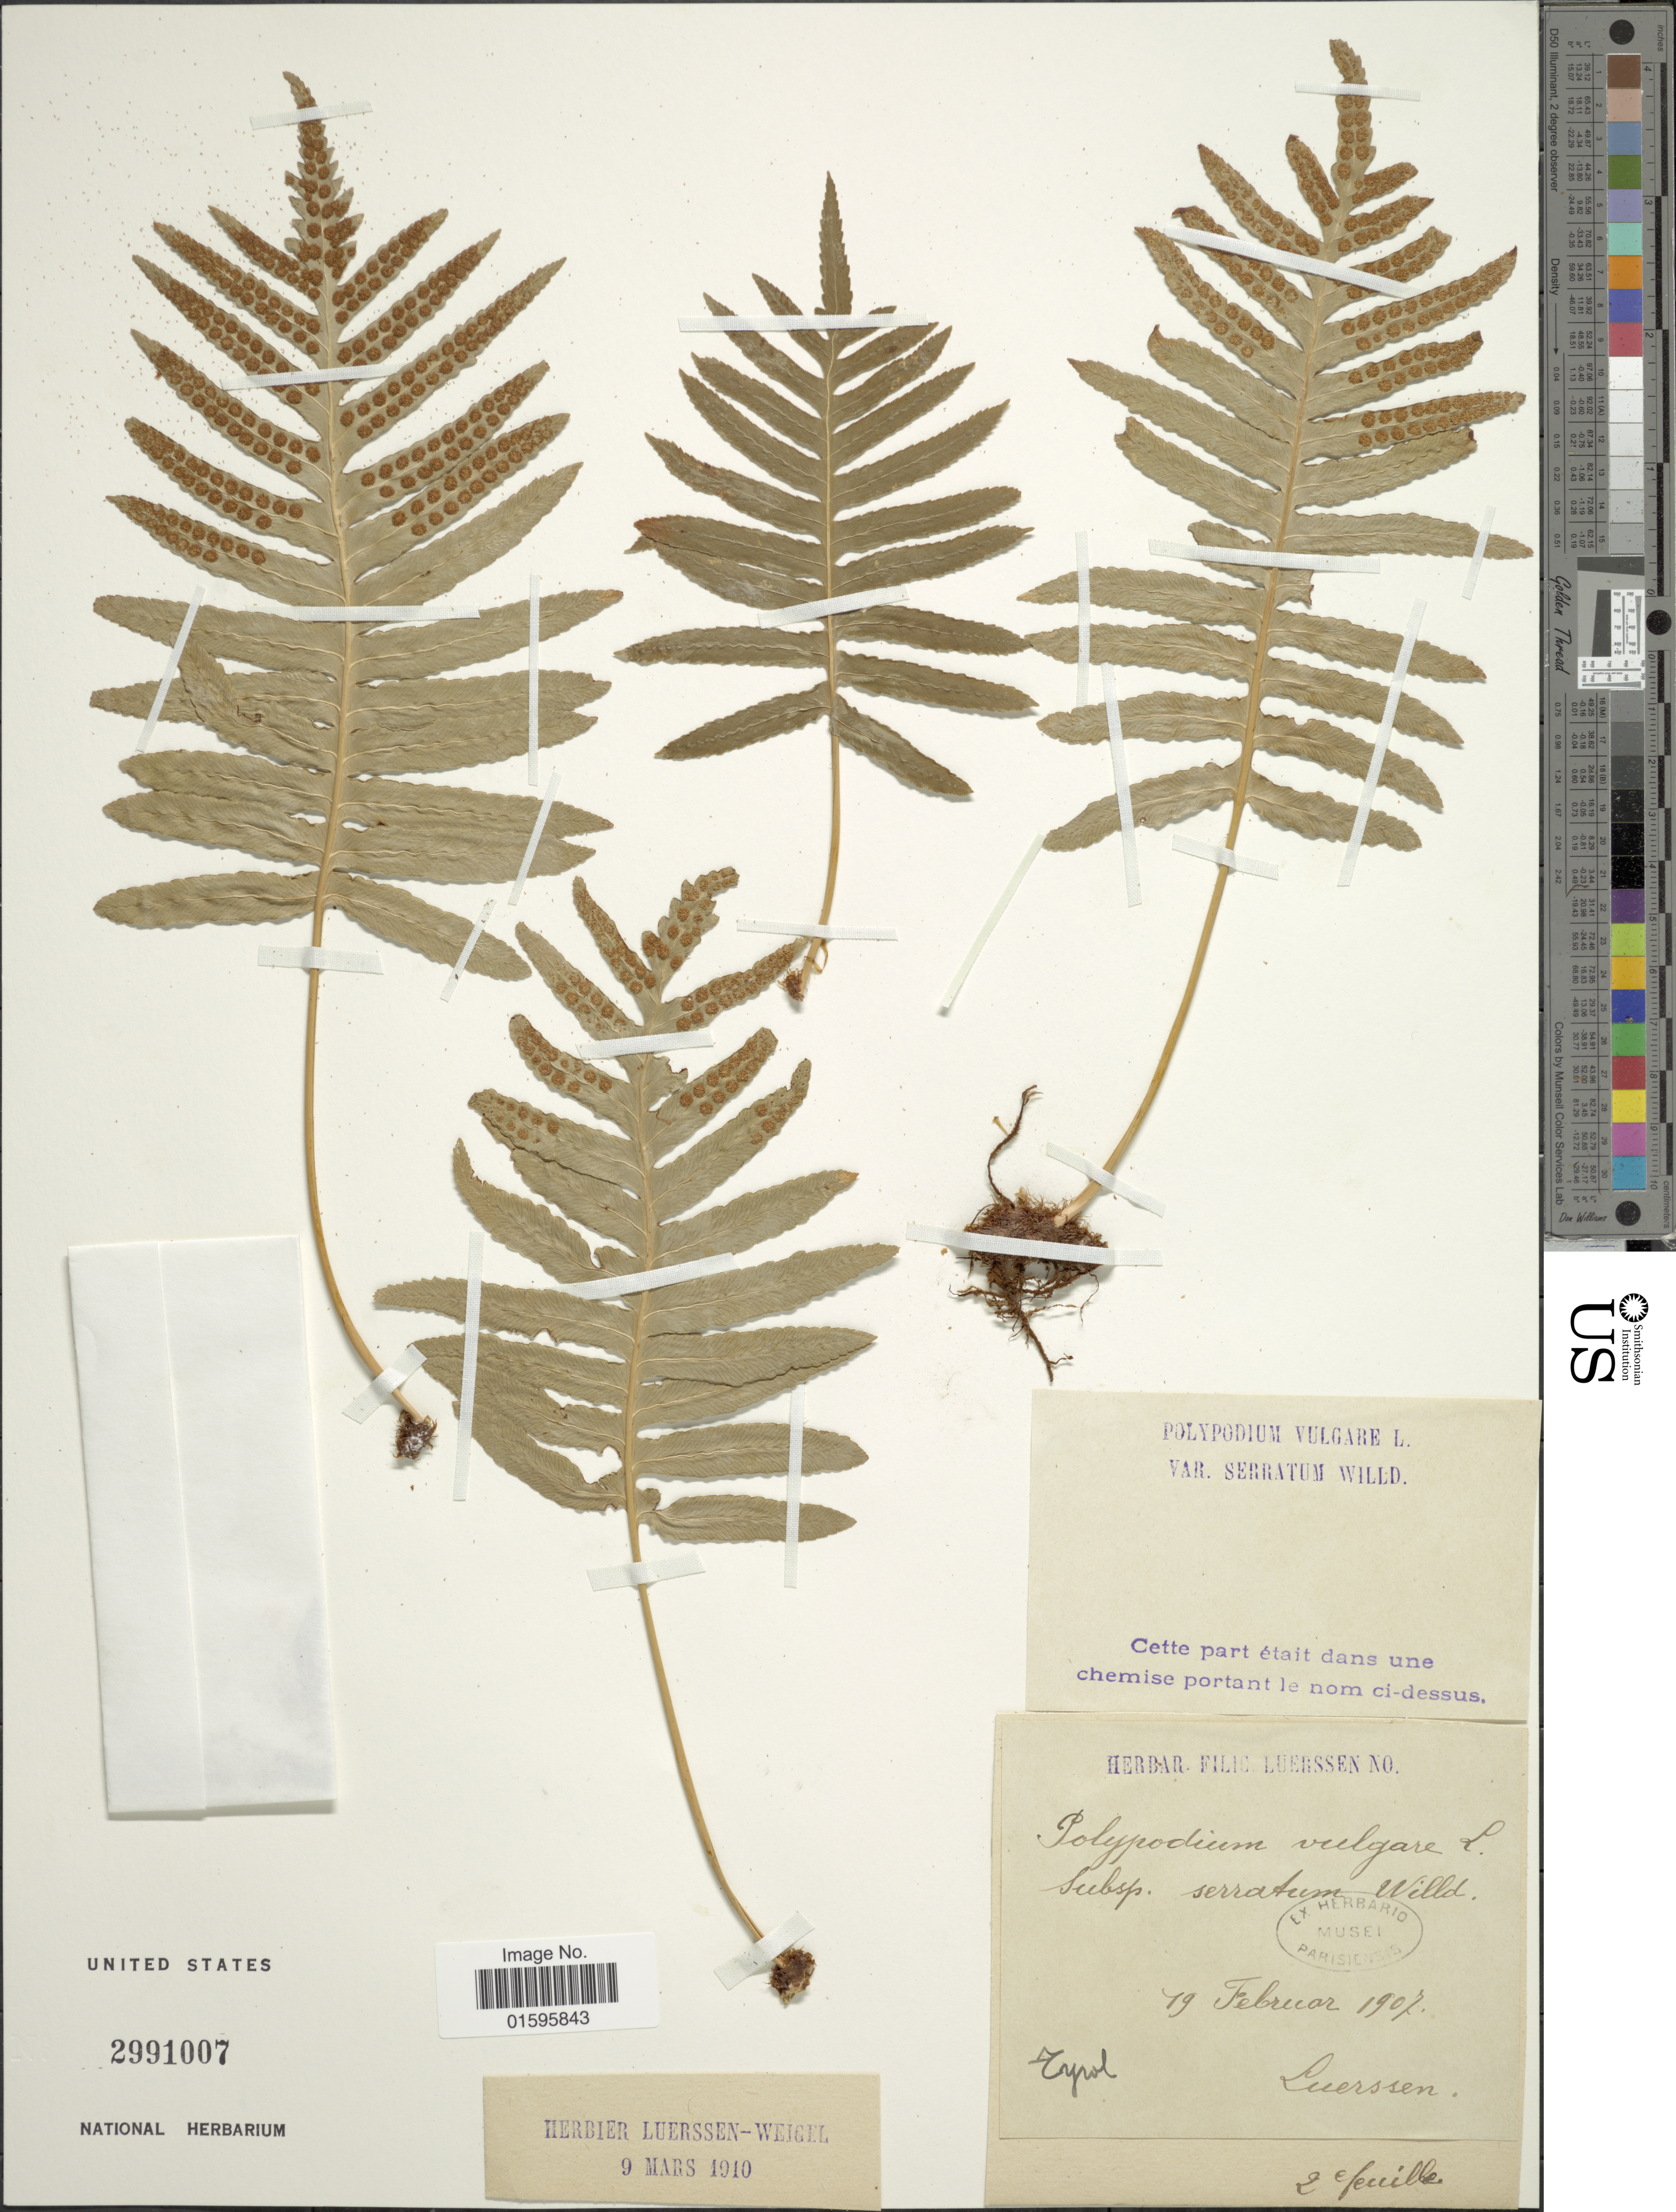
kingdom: Plantae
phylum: Tracheophyta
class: Polypodiopsida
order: Polypodiales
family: Polypodiaceae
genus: Polypodium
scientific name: Polypodium vulgare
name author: L.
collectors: Luerssen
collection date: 1907-02-19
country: Austria / Italy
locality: Tyrol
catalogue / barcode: US 2991007